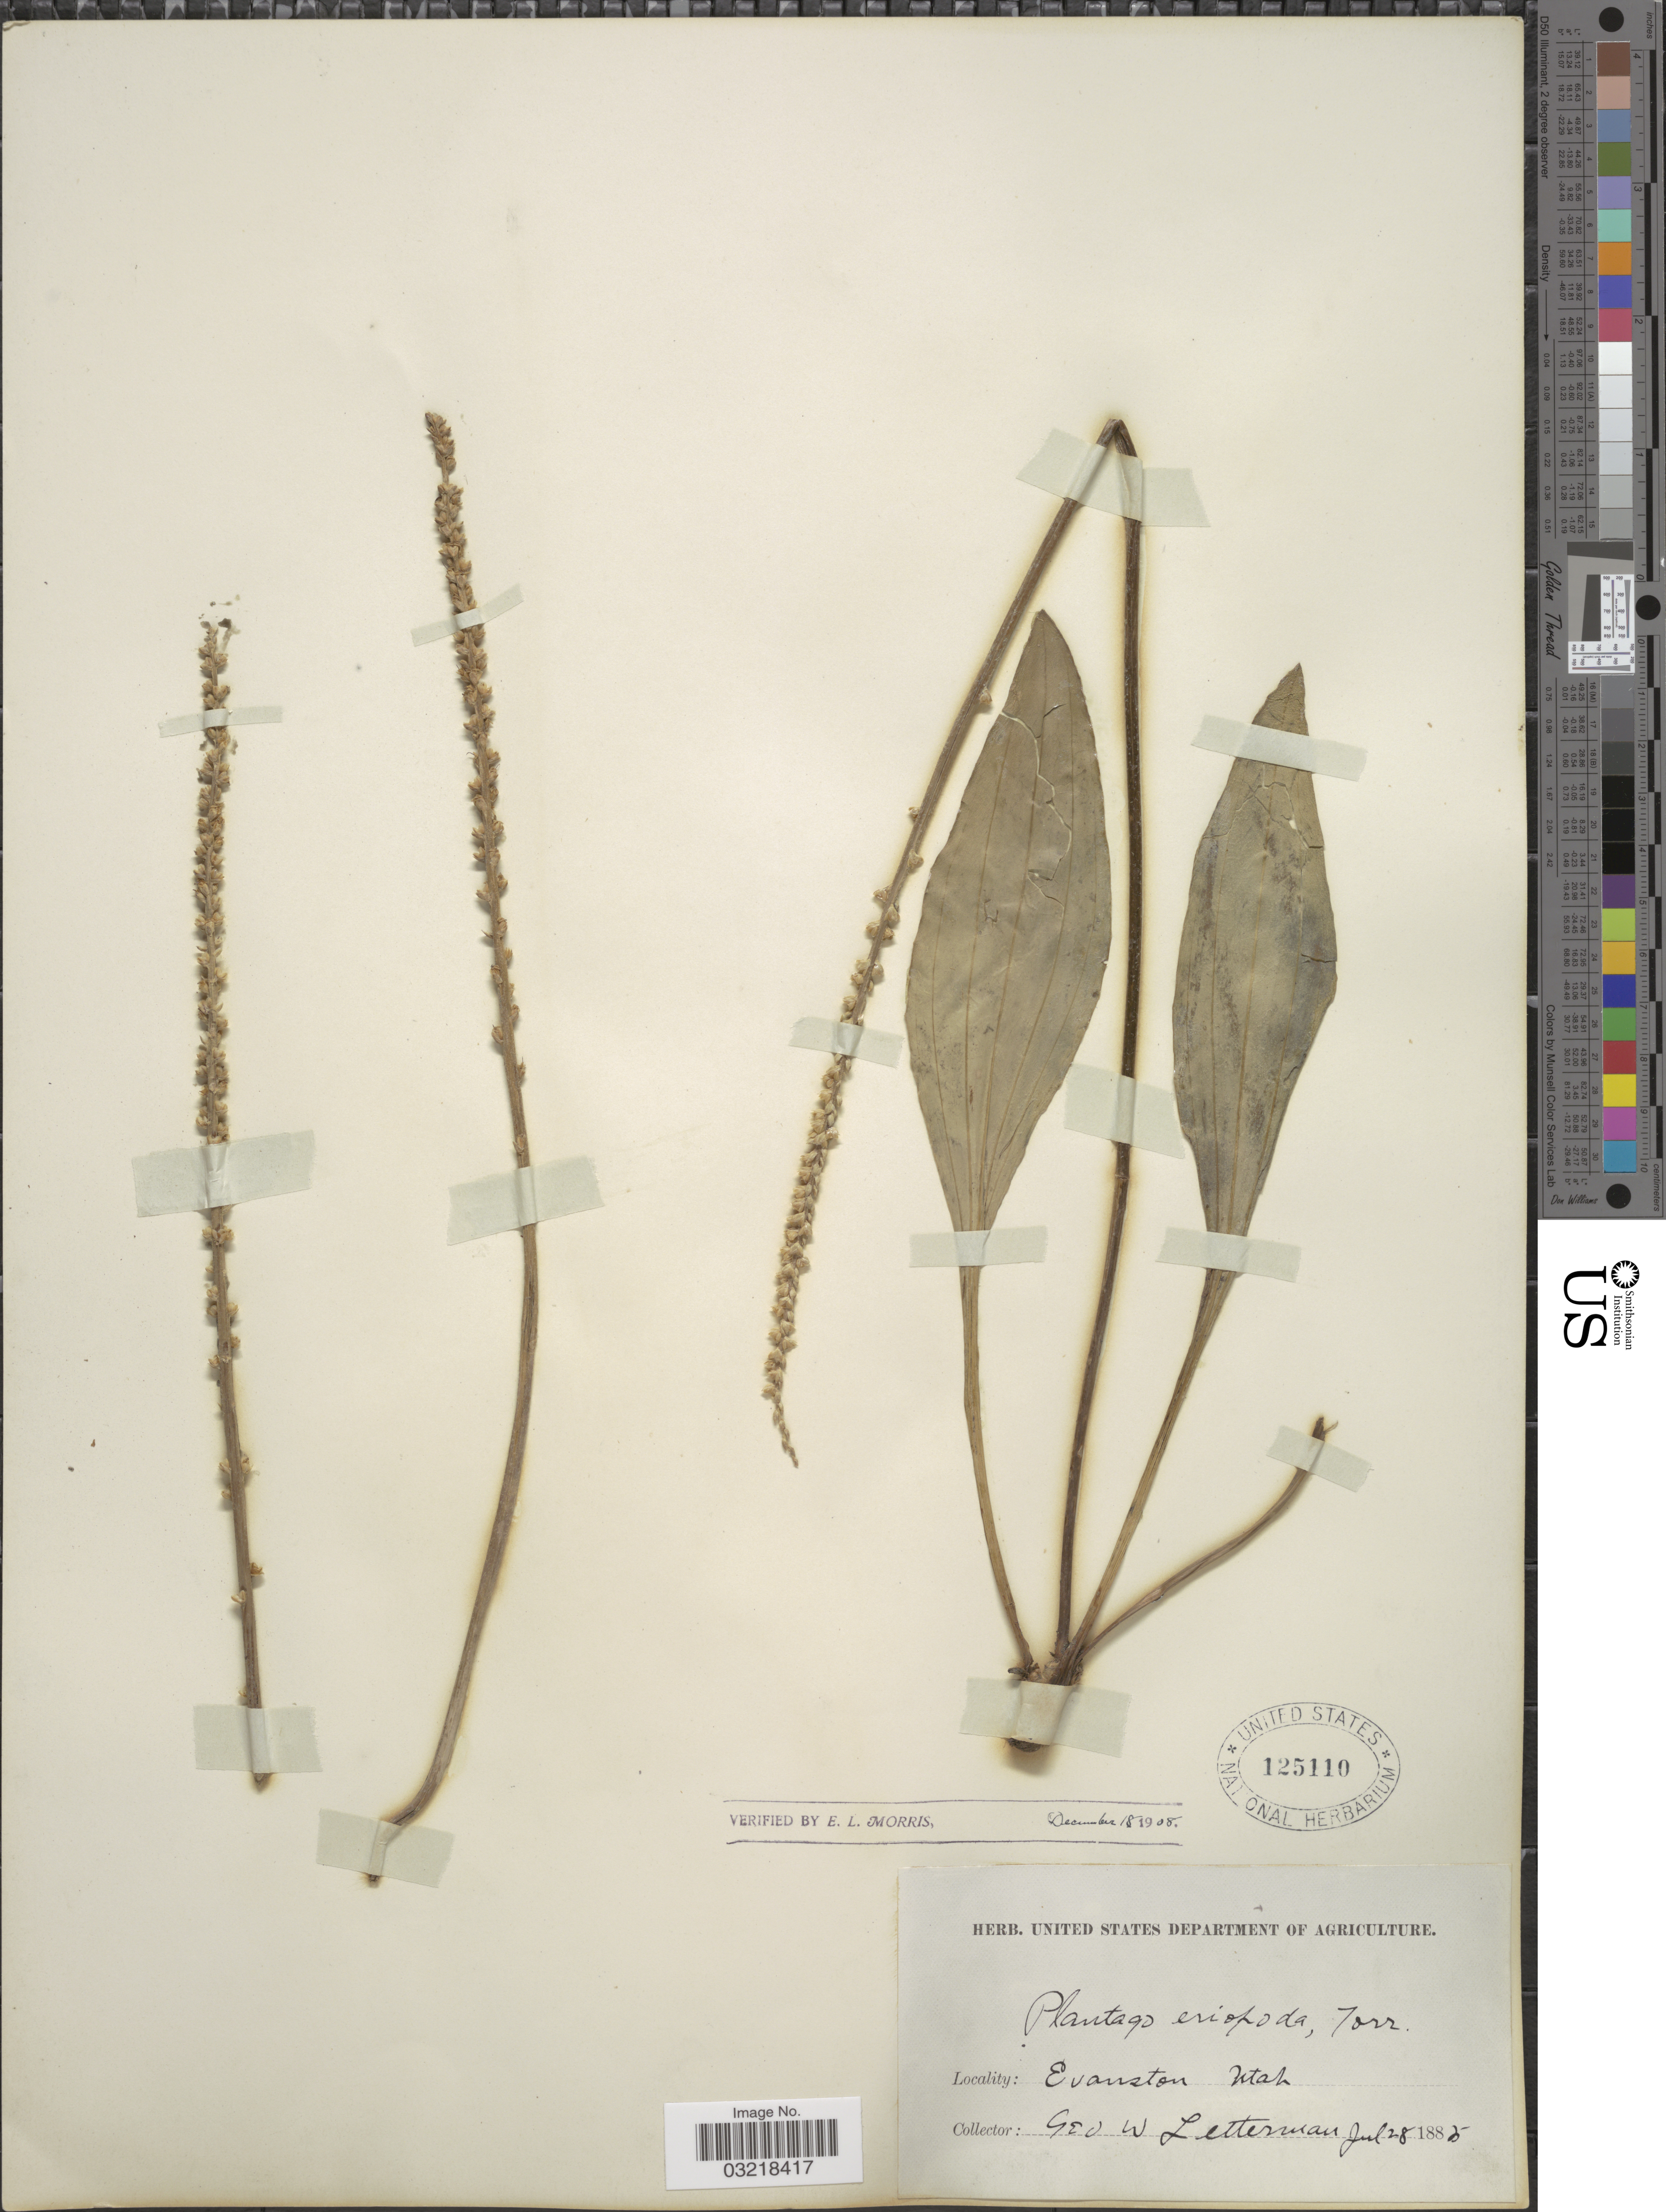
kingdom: Plantae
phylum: Tracheophyta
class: Magnoliopsida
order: Lamiales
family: Plantaginaceae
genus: Plantago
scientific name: Plantago eriopoda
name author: Torr.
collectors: G. W. Letterman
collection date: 1885-07-28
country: United States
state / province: Utah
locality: Evanston.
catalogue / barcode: US 125110